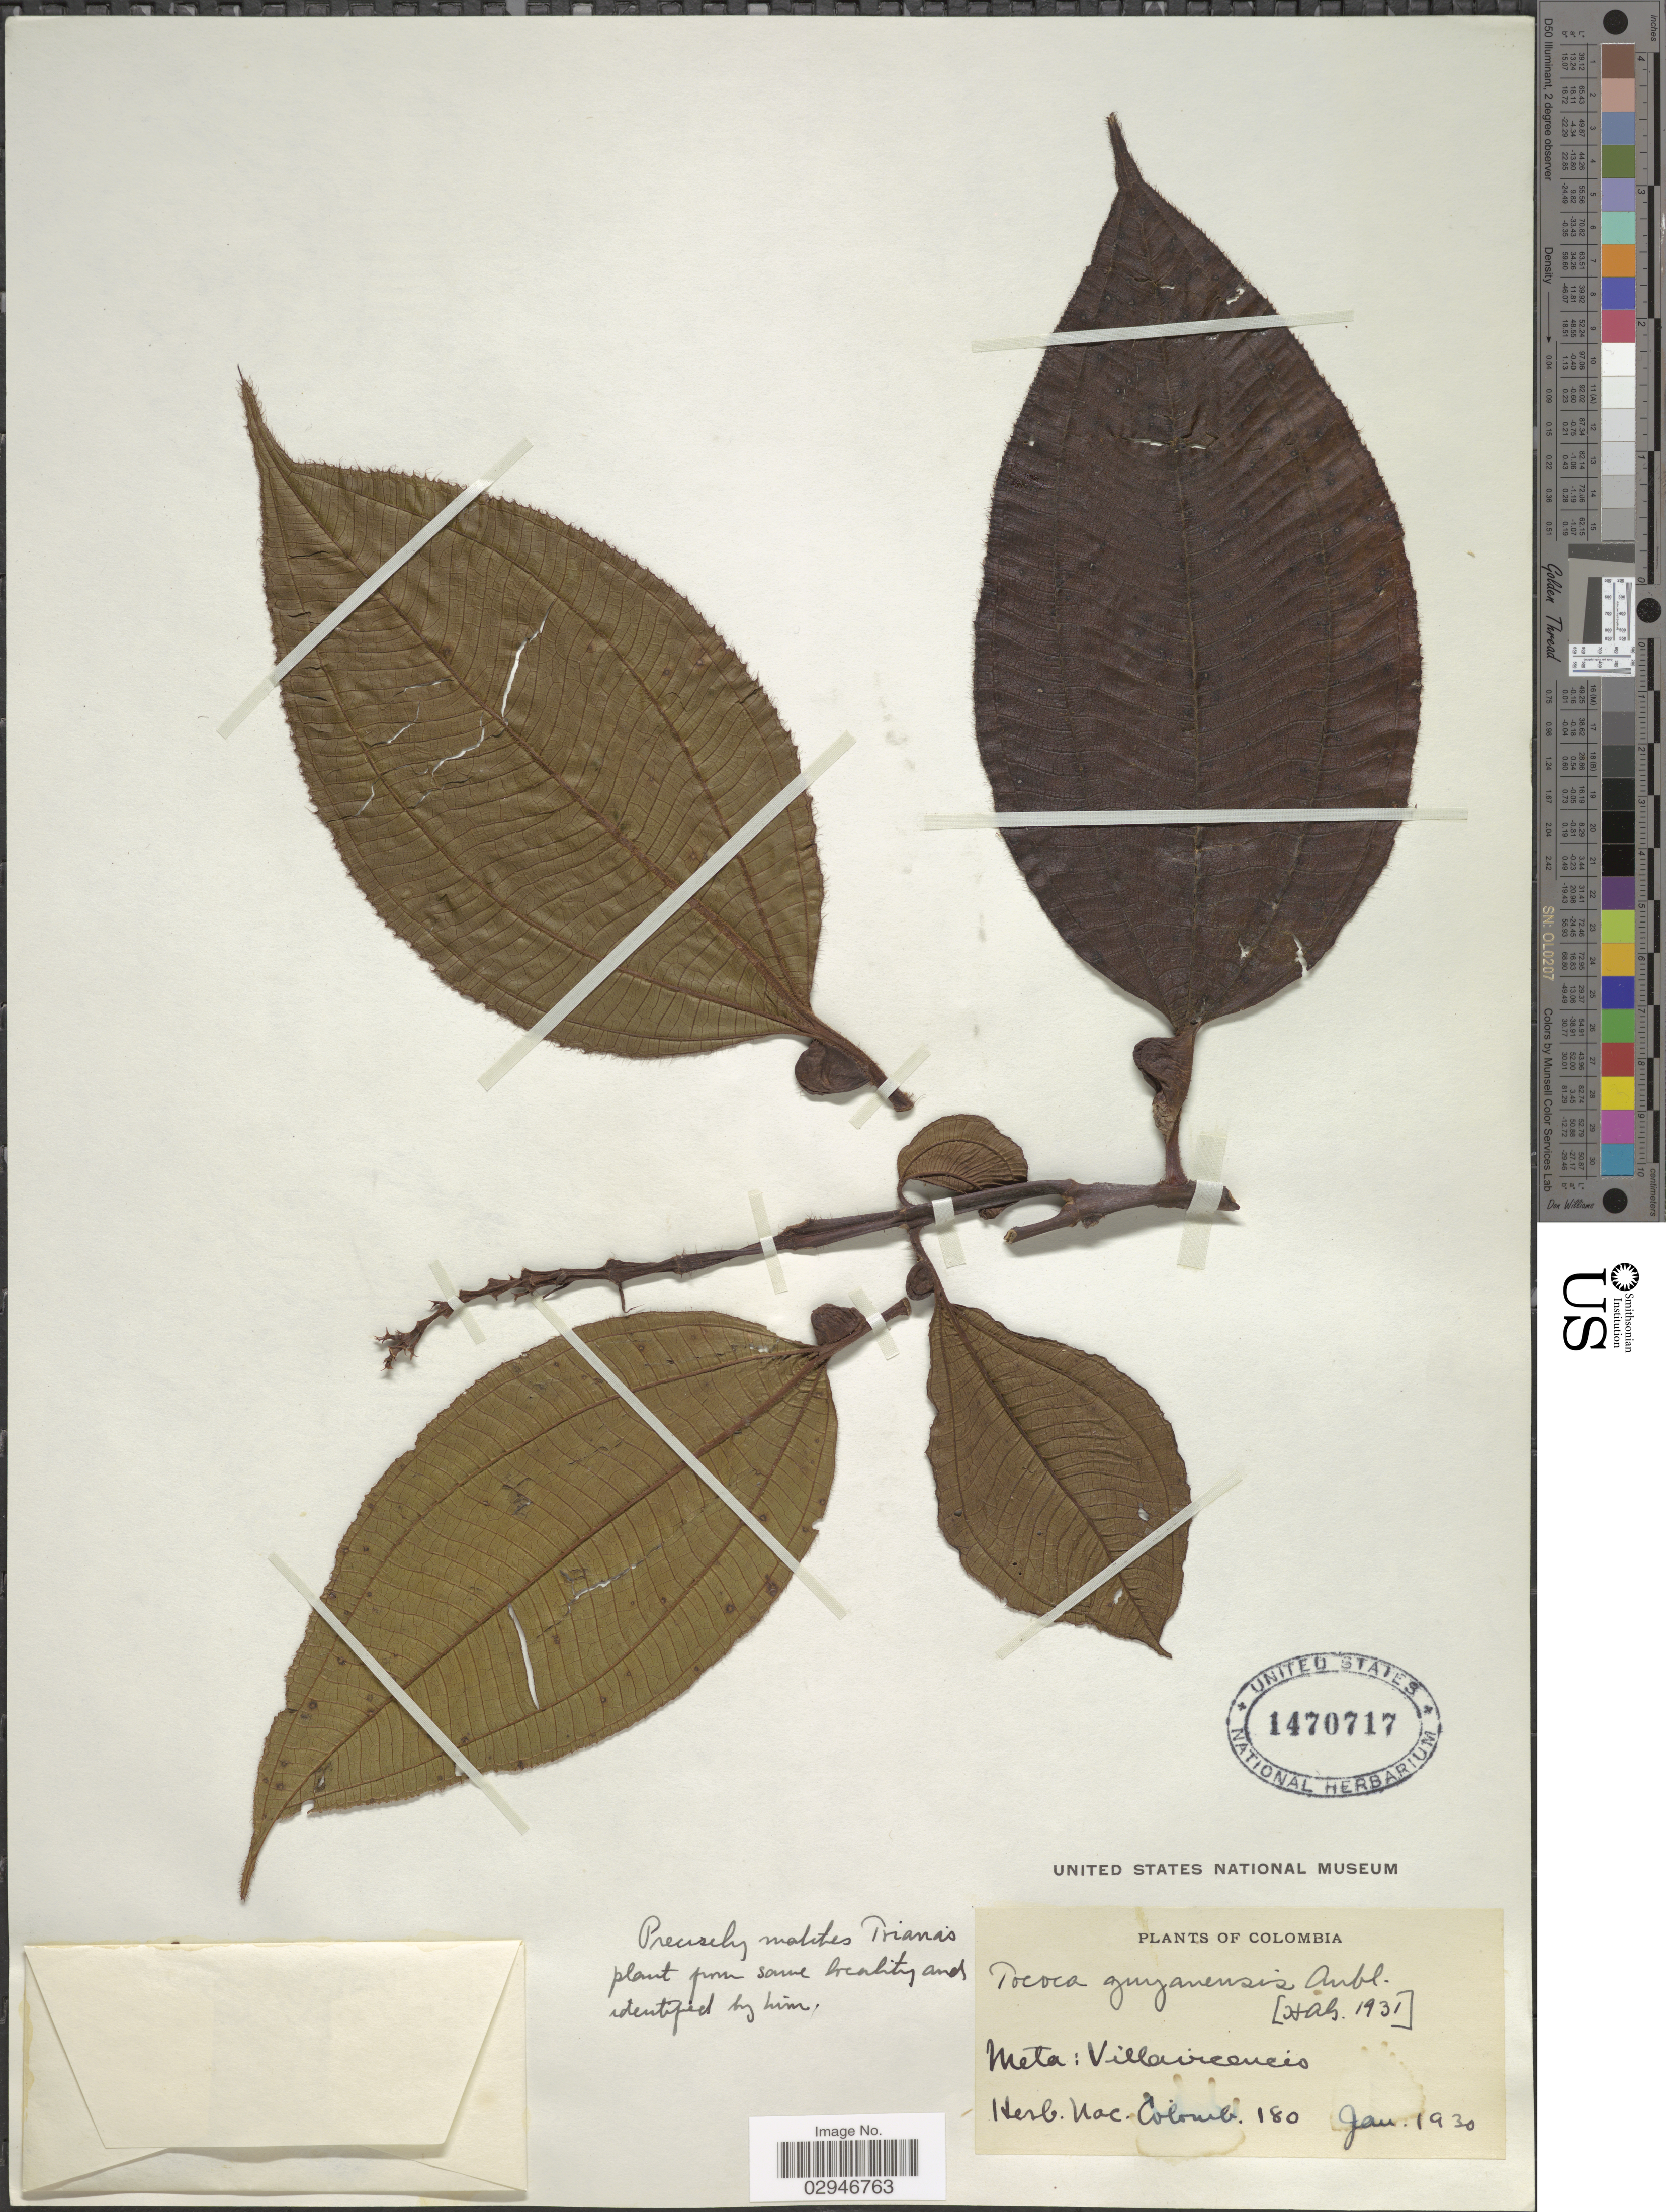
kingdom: Plantae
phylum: Tracheophyta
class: Magnoliopsida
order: Myrtales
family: Melastomataceae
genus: Tococa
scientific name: Tococa guianensis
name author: Aubl.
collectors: ex herb. Nac. Colomb.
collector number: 180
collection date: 1930-01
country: Colombia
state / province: Meta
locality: Meta: Villavicencio.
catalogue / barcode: US 1470717